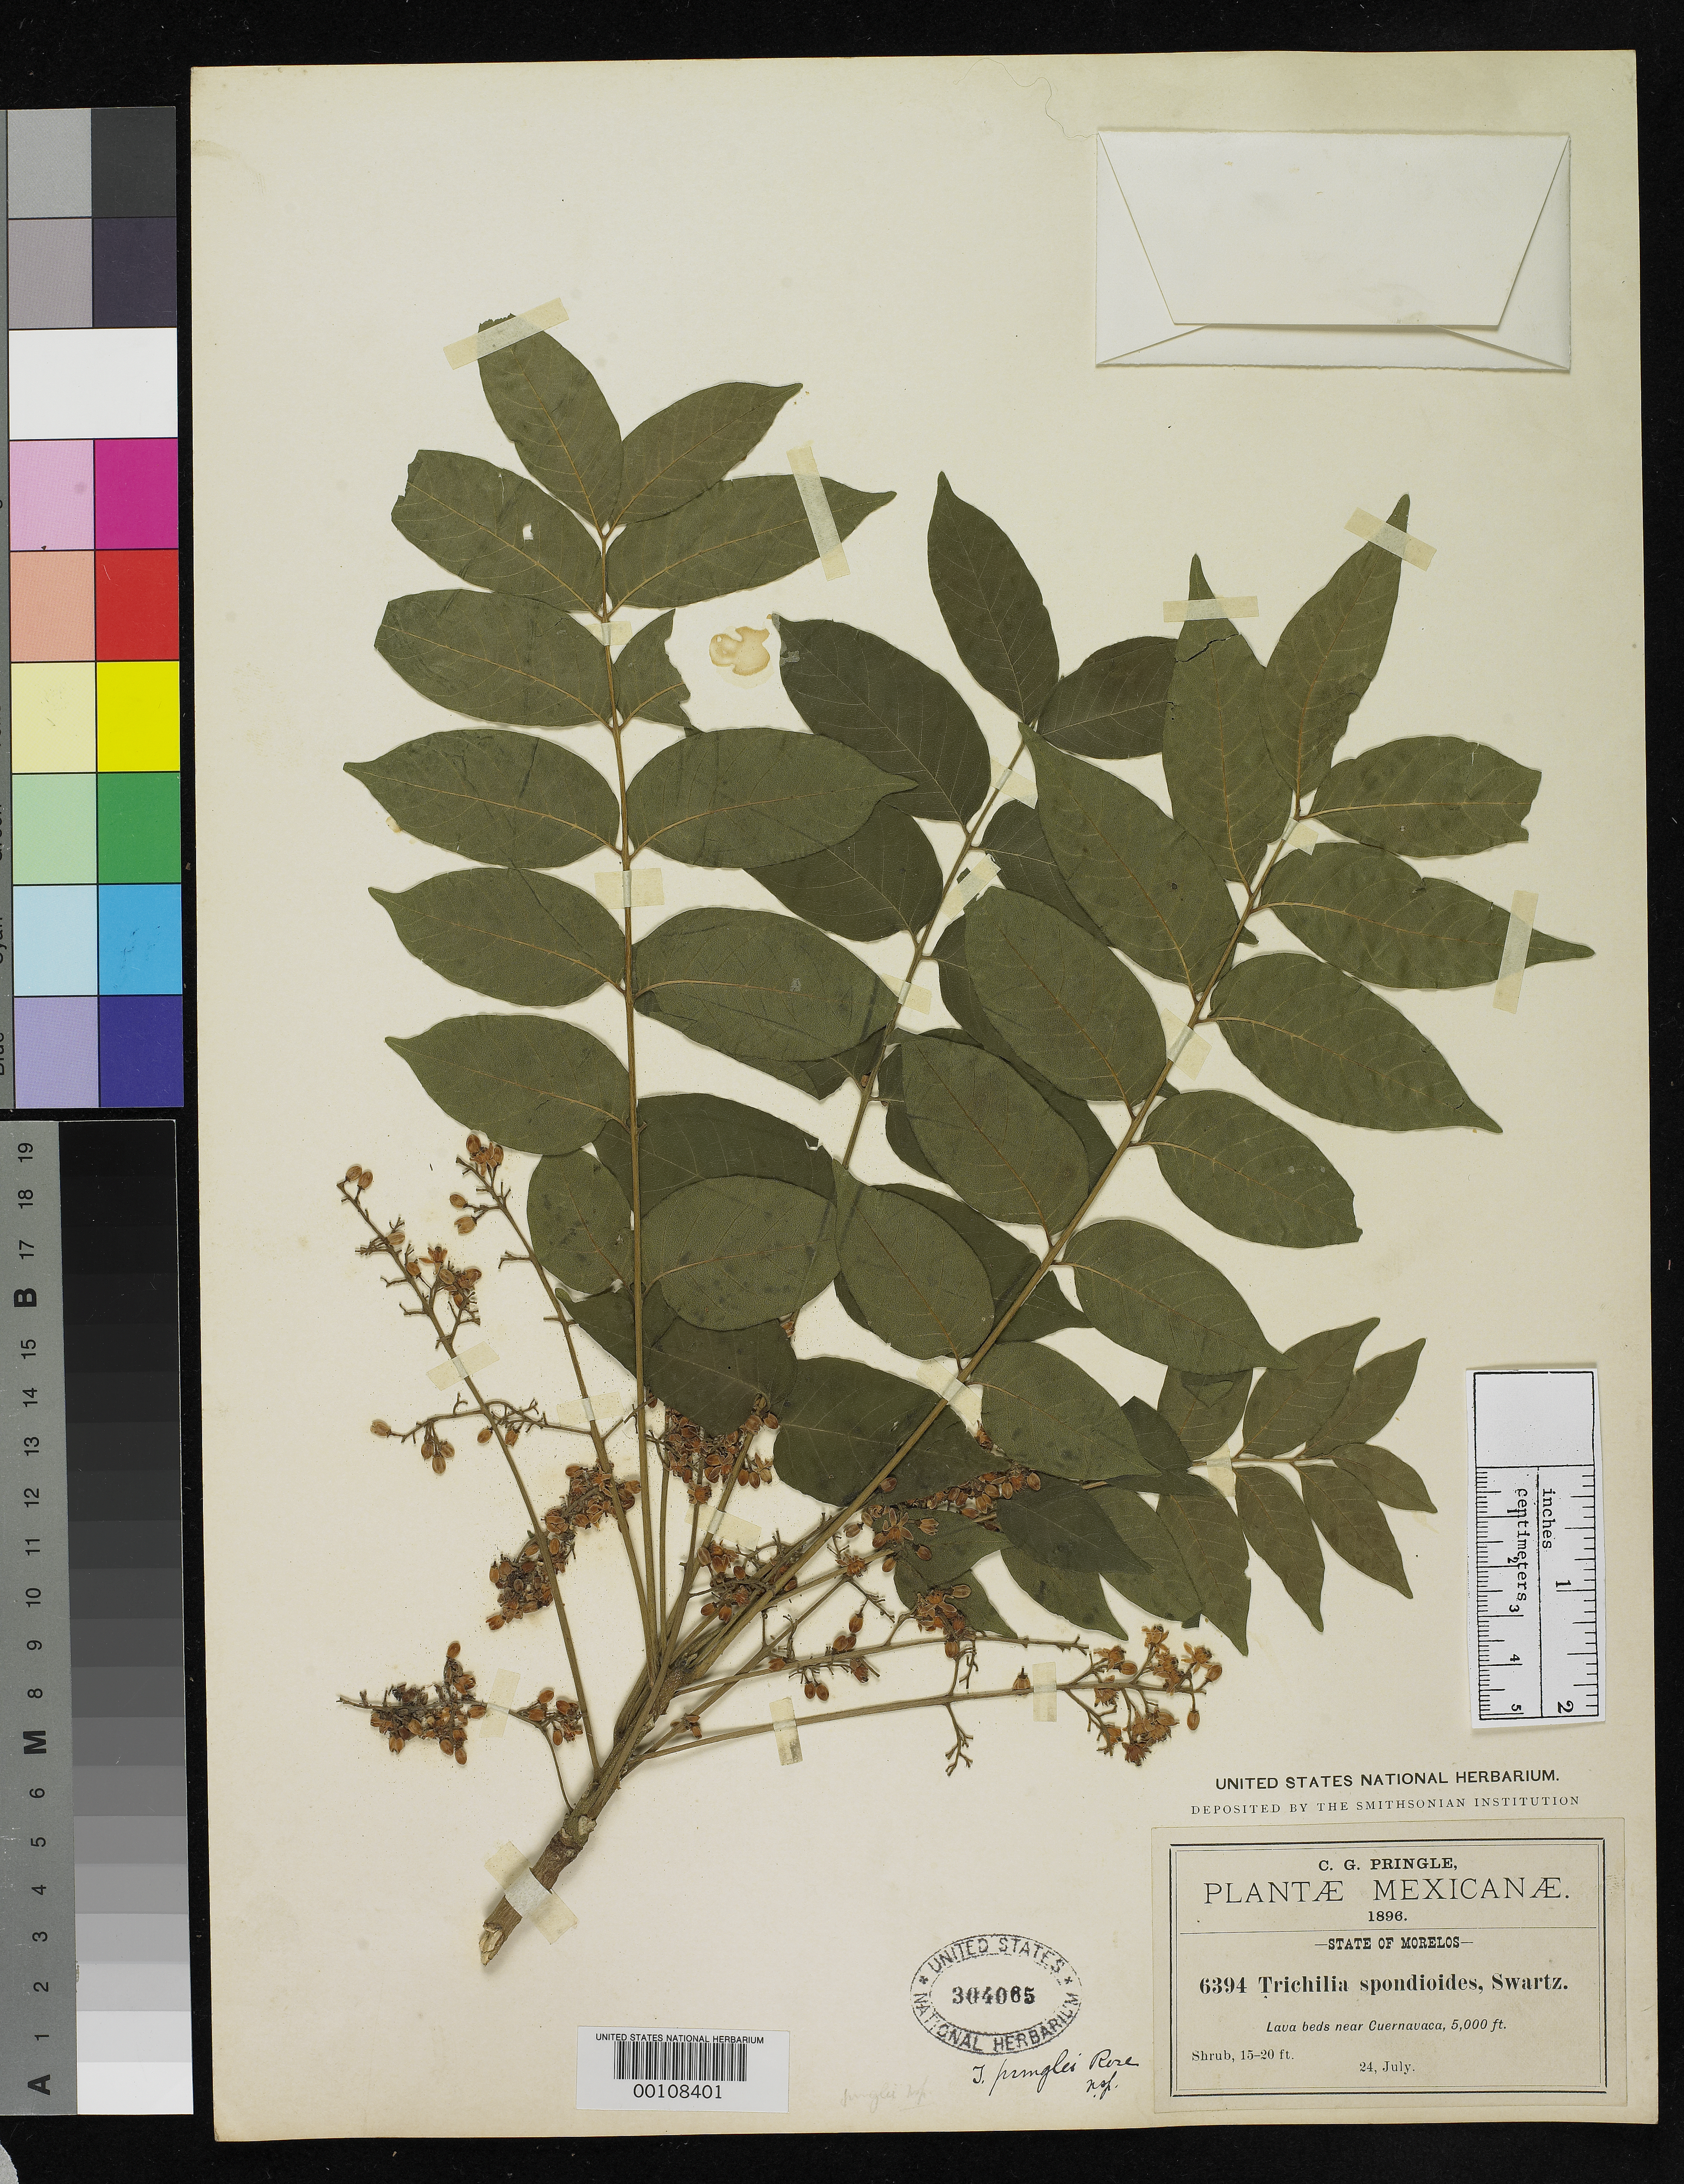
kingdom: Plantae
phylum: Tracheophyta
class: Magnoliopsida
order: Sapindales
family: Meliaceae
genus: Trichilia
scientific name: Trichilia pringlei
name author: Rose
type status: Type Collection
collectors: C. G. Pringle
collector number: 6394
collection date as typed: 24 Jul 1896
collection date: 1896-07-24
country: Mexico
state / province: Morelos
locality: Near Cuernavaca, lava beds.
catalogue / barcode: US 304065